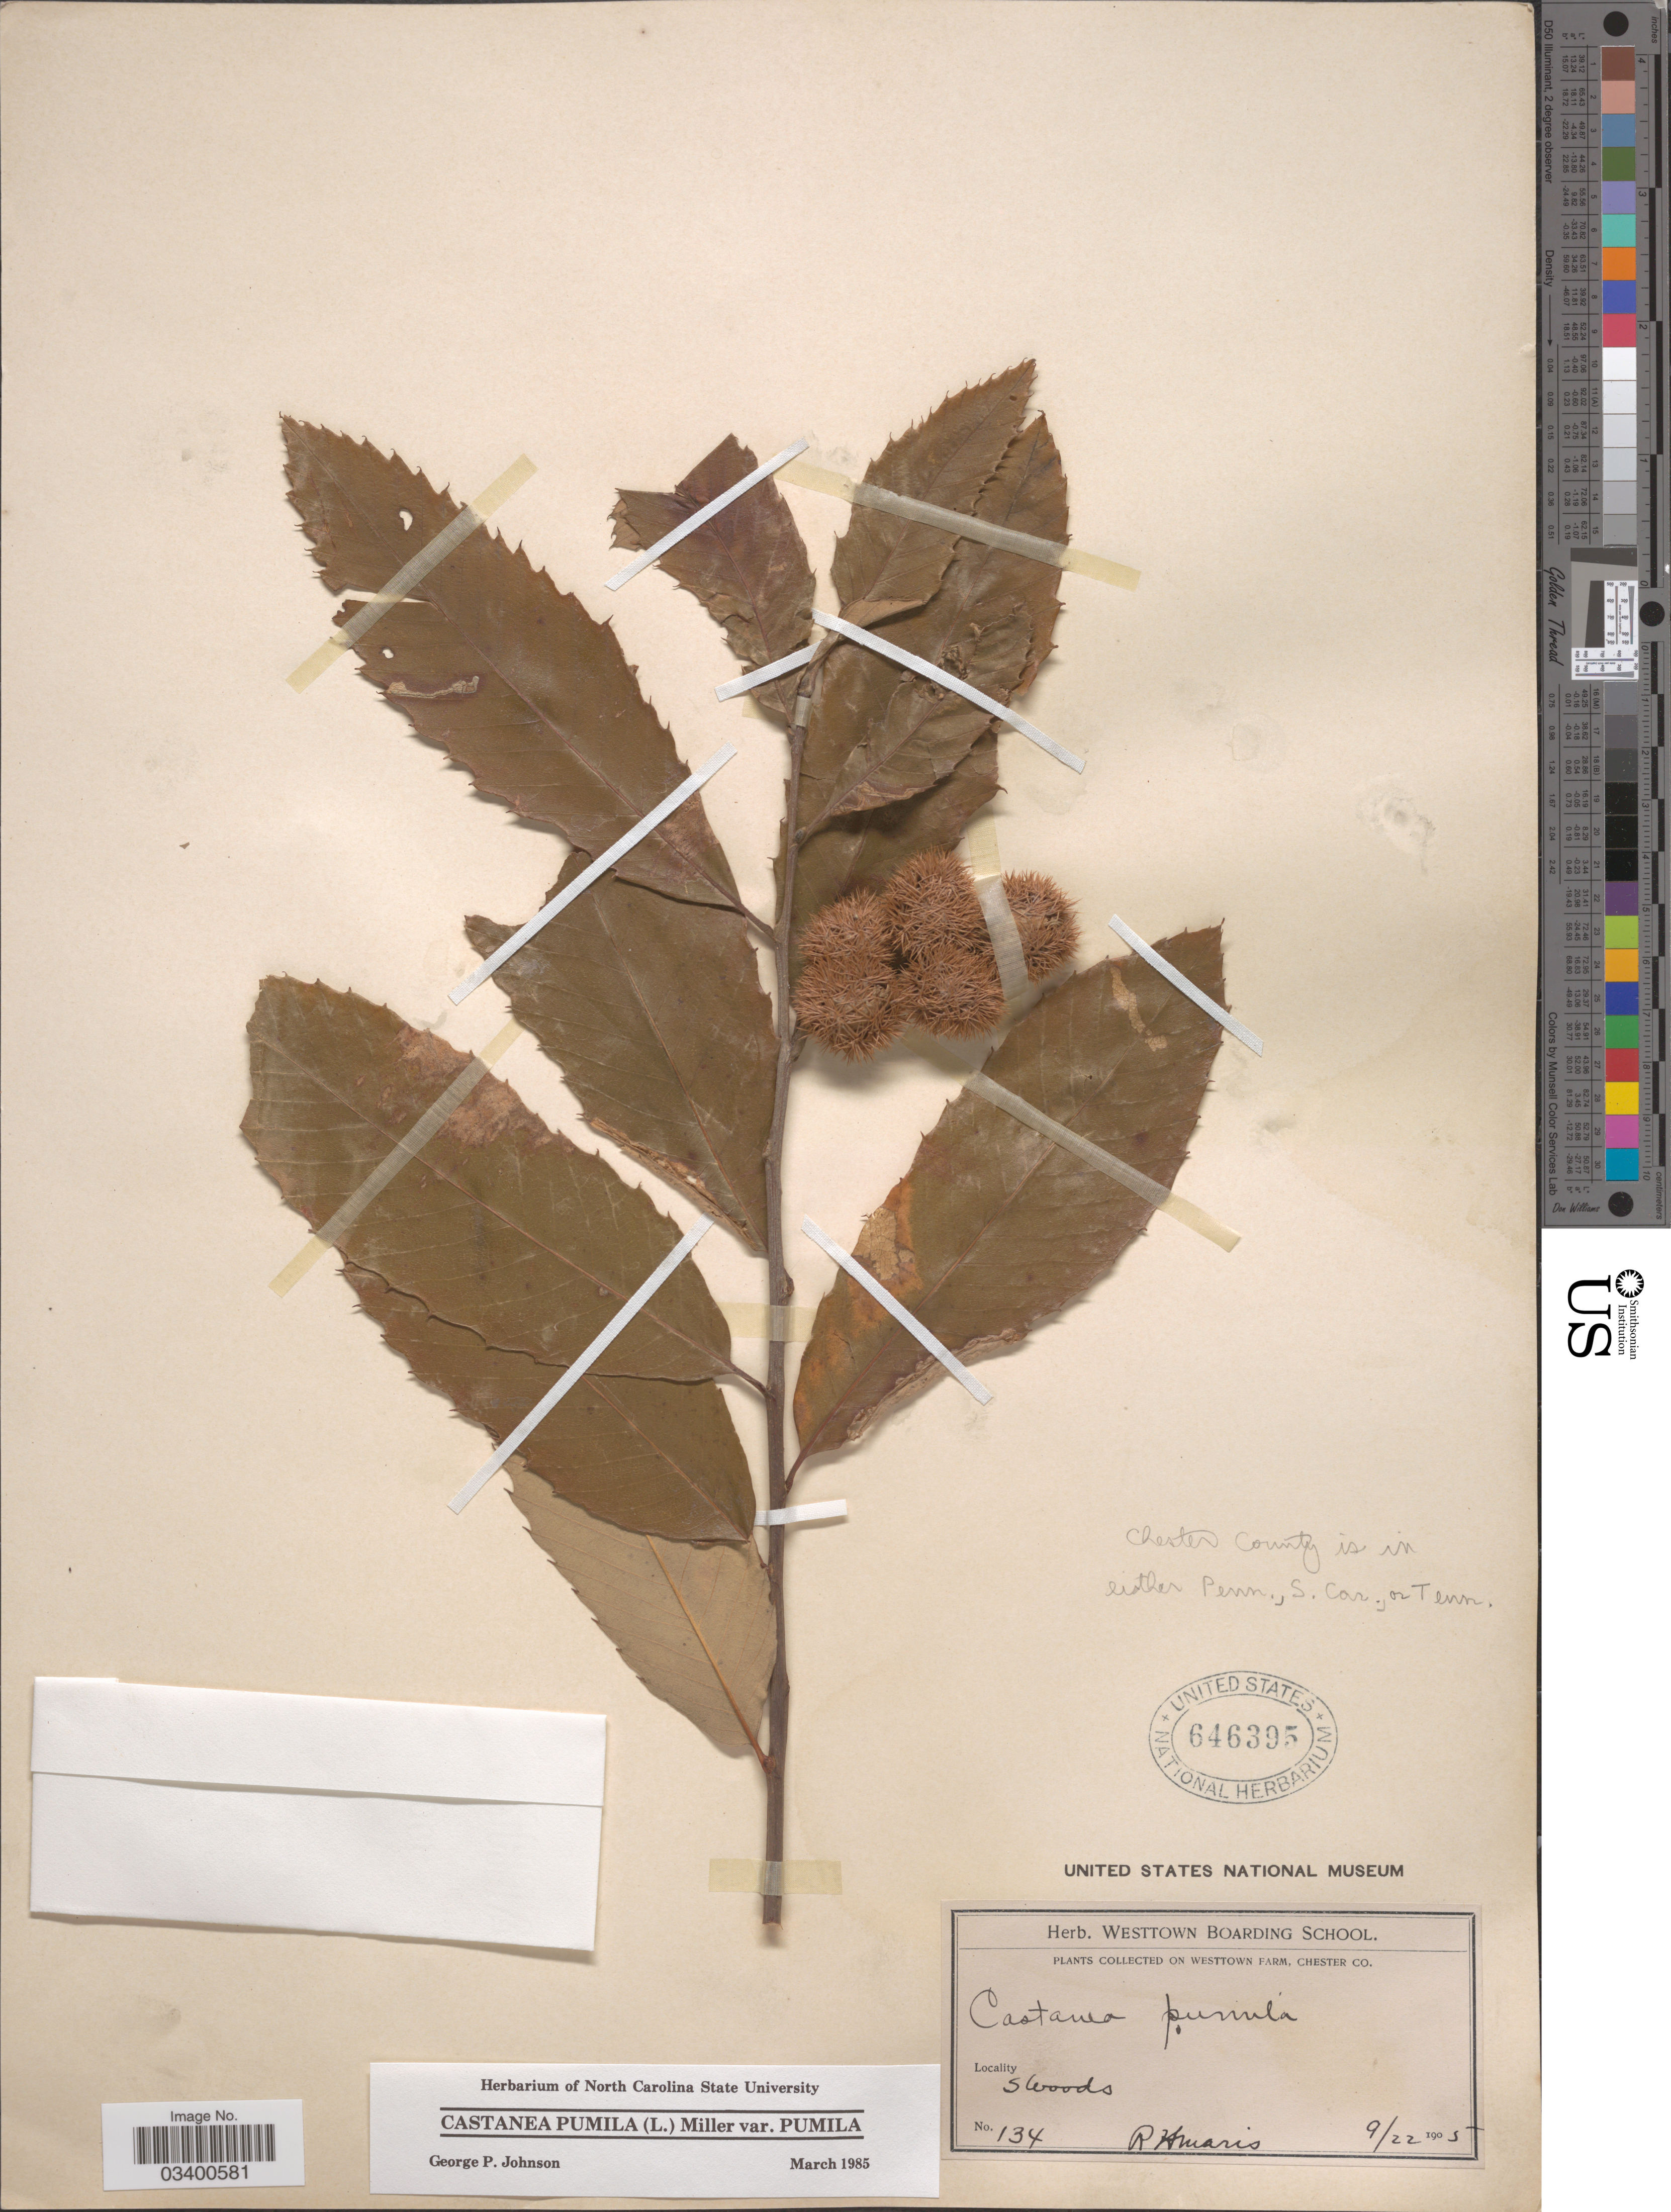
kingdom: Plantae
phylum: Tracheophyta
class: Magnoliopsida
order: Fagales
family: Fagaceae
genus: Castanea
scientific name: Castanea pumila var. pumila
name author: (L.) Mill.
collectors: R. Maris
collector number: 134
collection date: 1905-09-22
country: United States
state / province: Pennsylvania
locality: On Westtown Farm, Chester Co. S Woods.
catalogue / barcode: US 646395